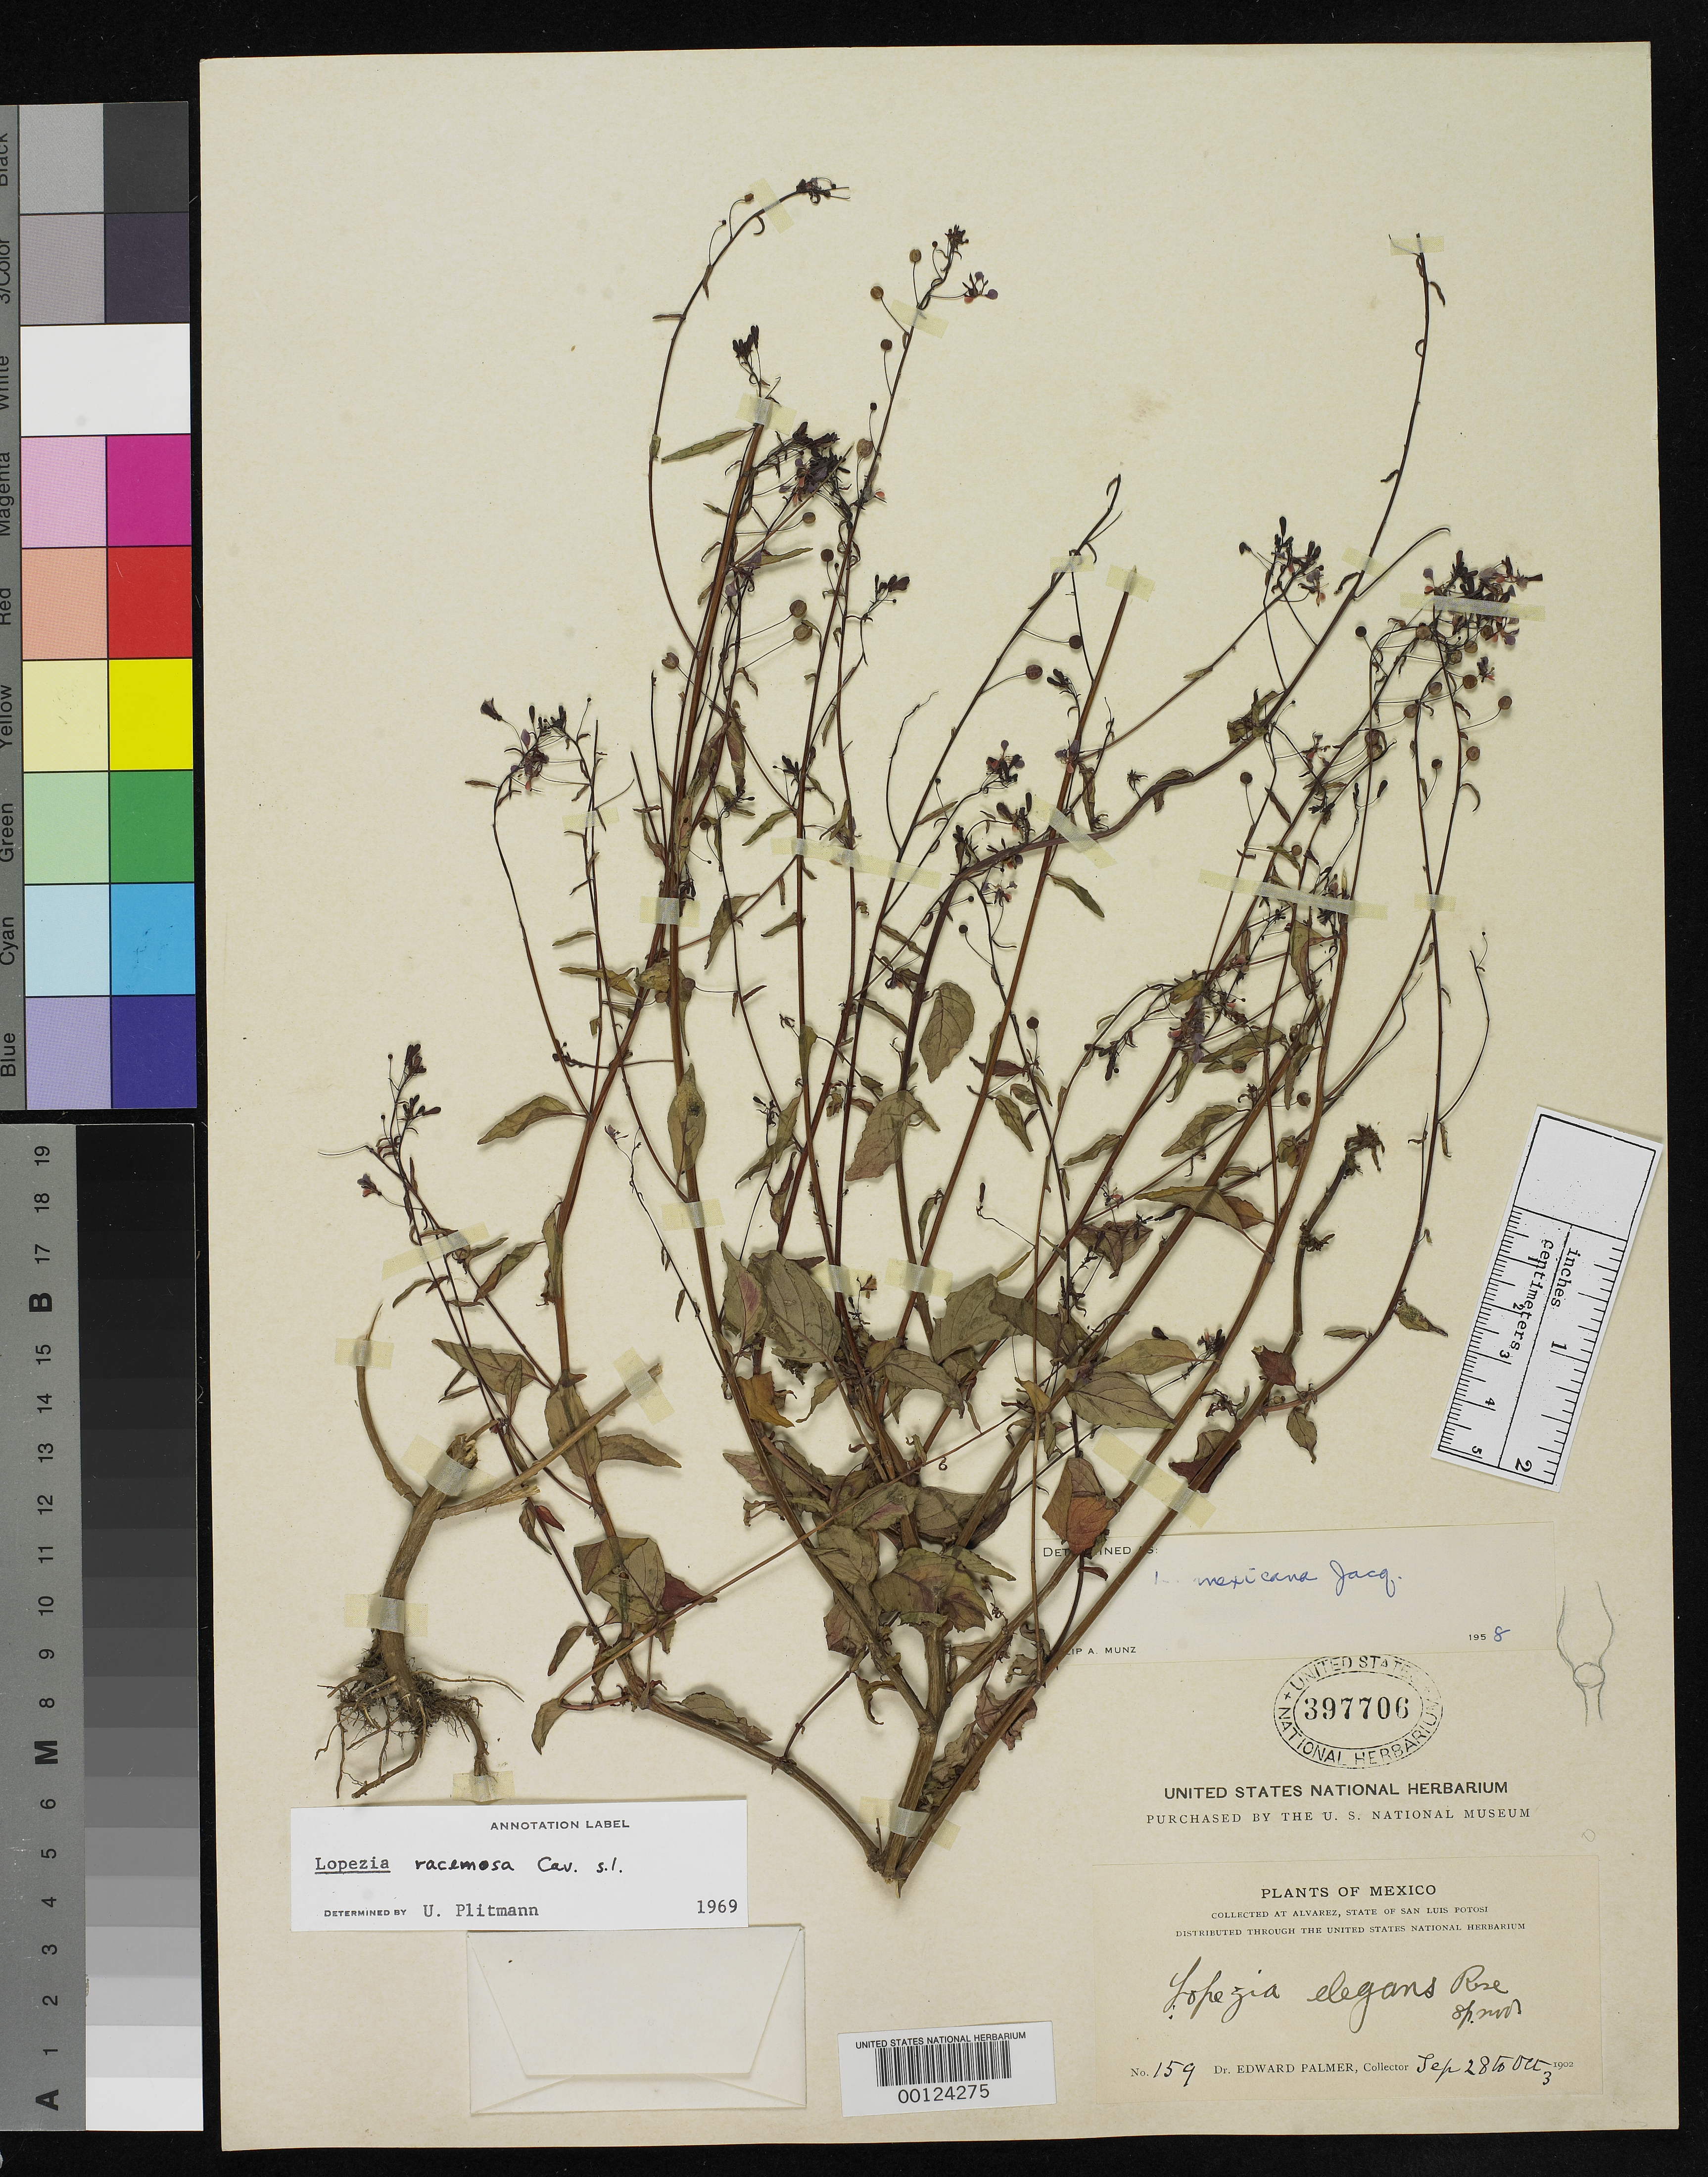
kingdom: Plantae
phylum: Tracheophyta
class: Magnoliopsida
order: Myrtales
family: Onagraceae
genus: Lopezia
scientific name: Lopezia elegans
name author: Rose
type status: Holotype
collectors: E. Palmer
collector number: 159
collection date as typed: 28 Sep 1902 to 03 Oct 1902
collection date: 1902-09-28/1902-10-03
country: Mexico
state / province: San Luis Potosi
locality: Near Alvarez.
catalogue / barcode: US 397706